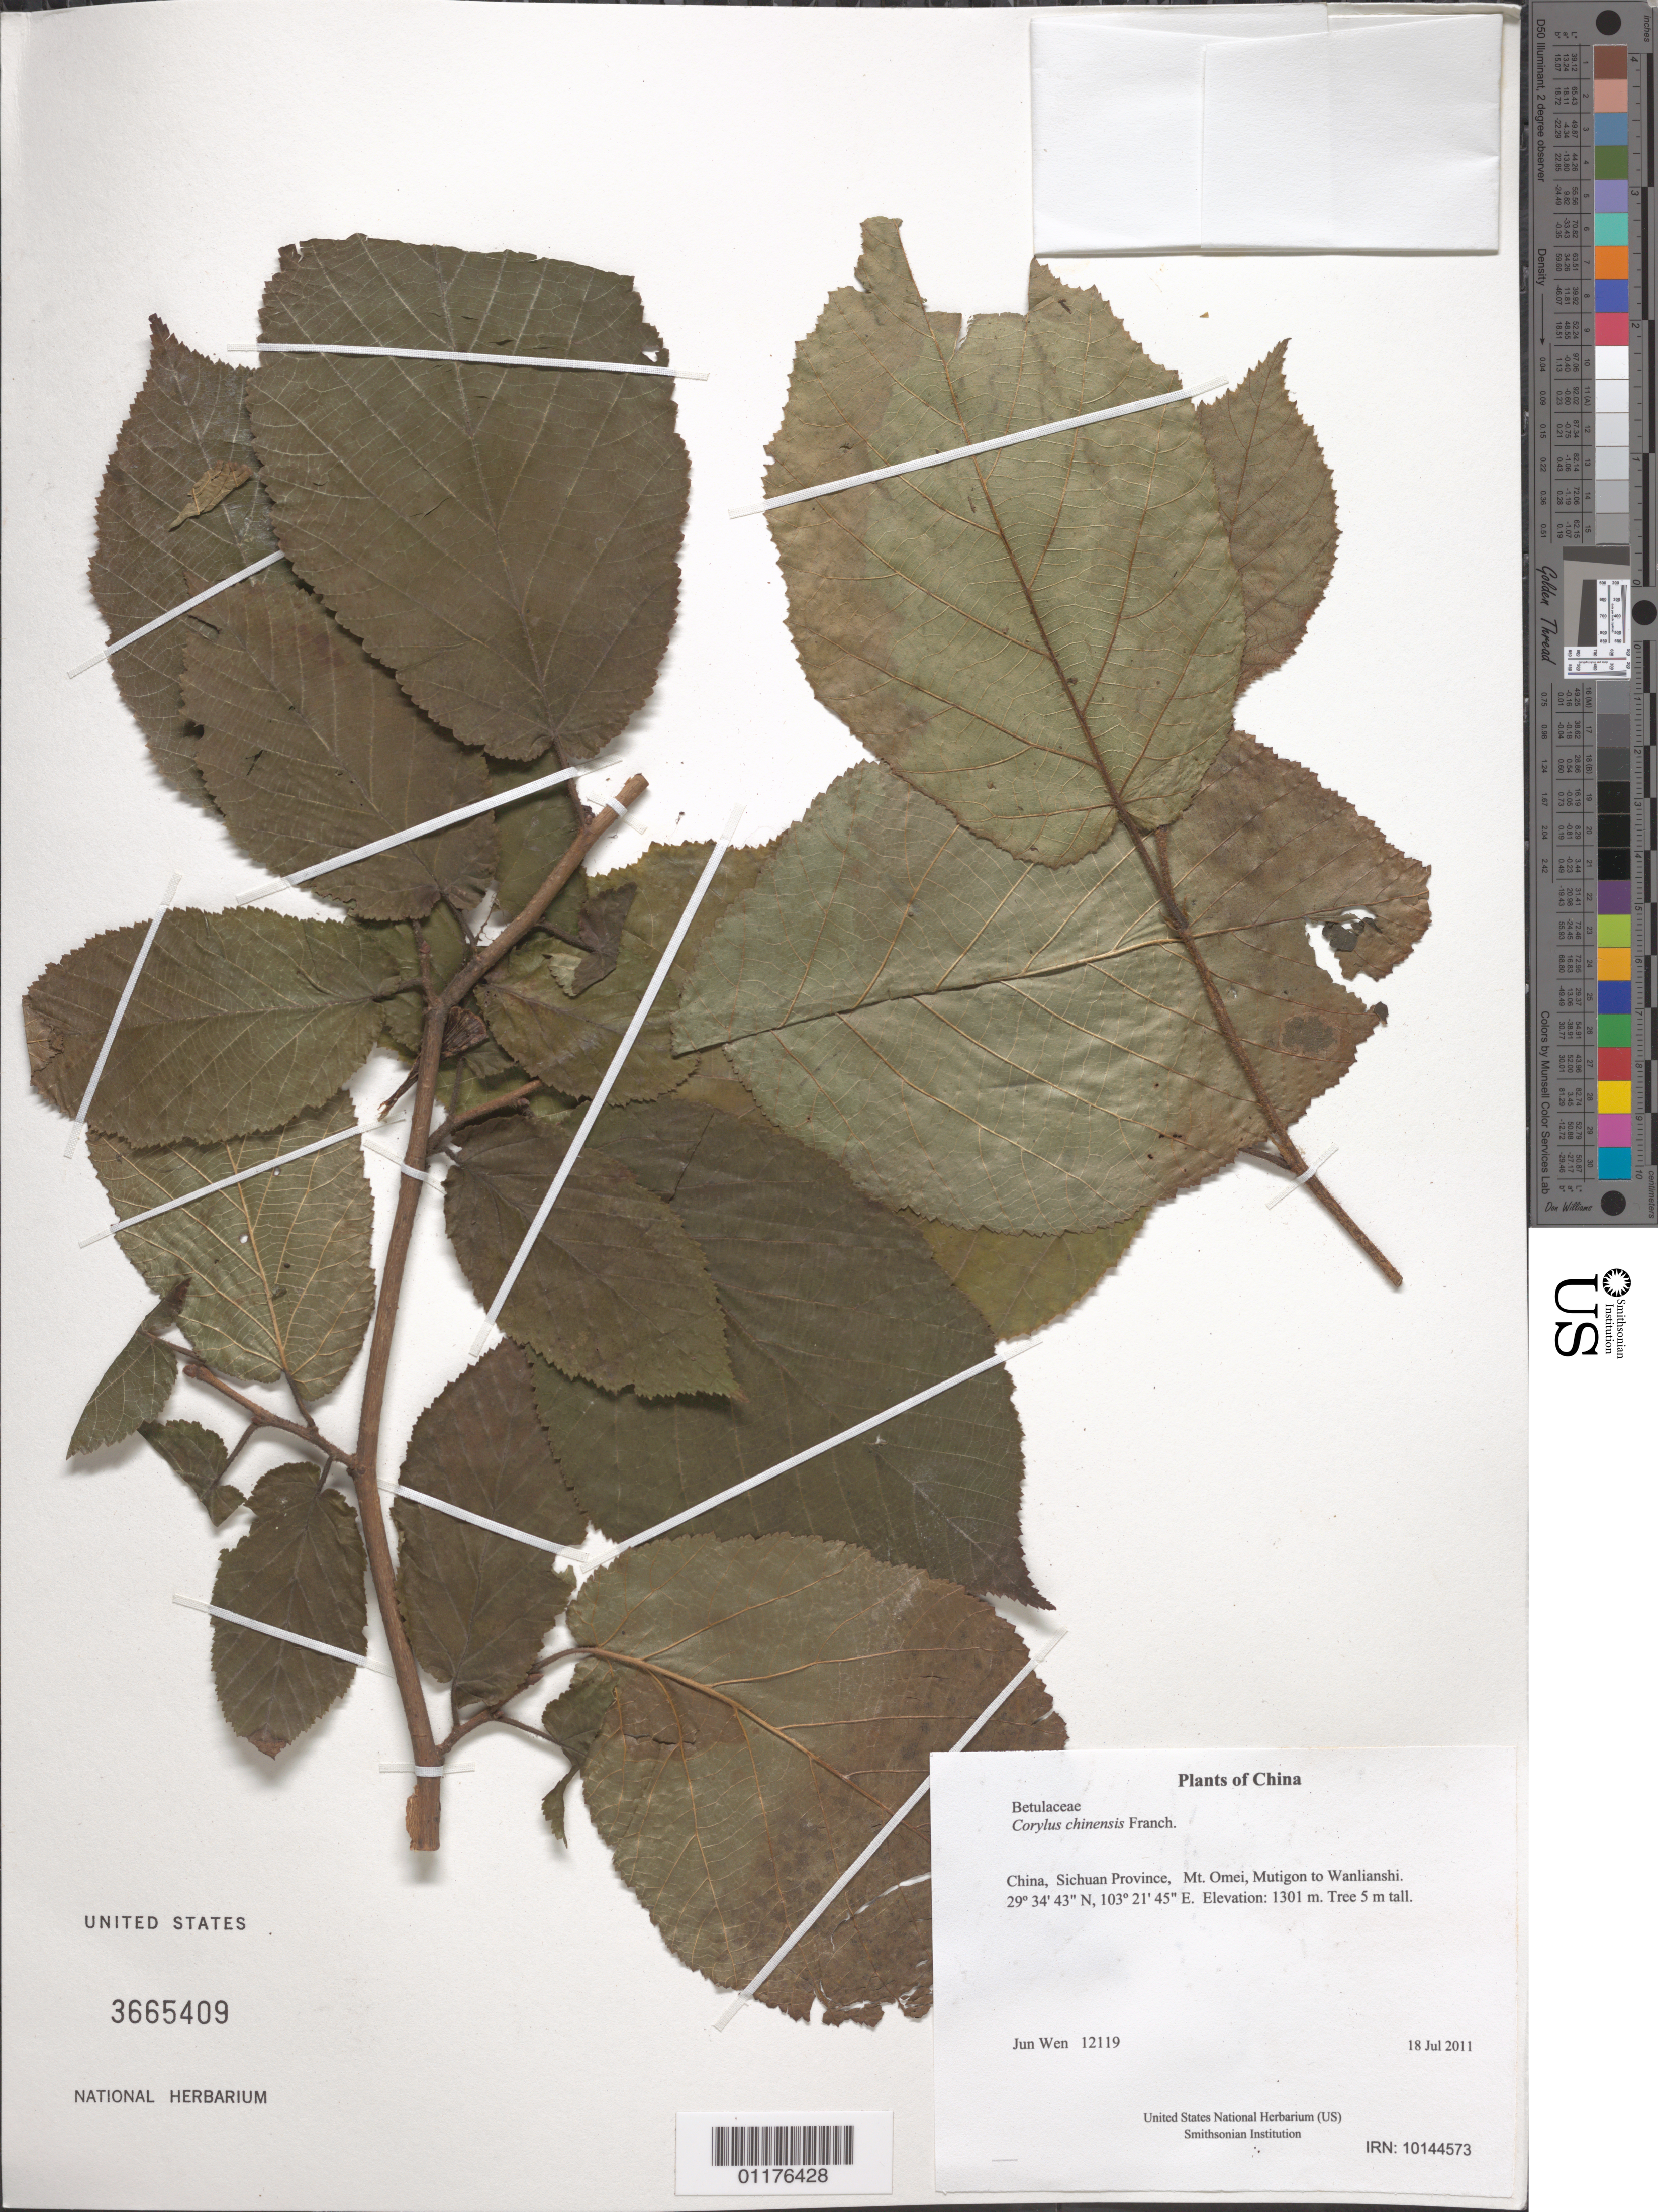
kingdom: Plantae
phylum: Tracheophyta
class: Magnoliopsida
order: Fagales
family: Betulaceae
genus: Corylus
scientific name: Corylus chinensis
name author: Franch.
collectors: J. Wen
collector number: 12119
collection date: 2011-07-18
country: China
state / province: Sichuan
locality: Mt. Omei, Mutigon to Wanlianshi.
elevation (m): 1301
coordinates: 29 34 42.9 N, 103 21 45 E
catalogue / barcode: US 3665409